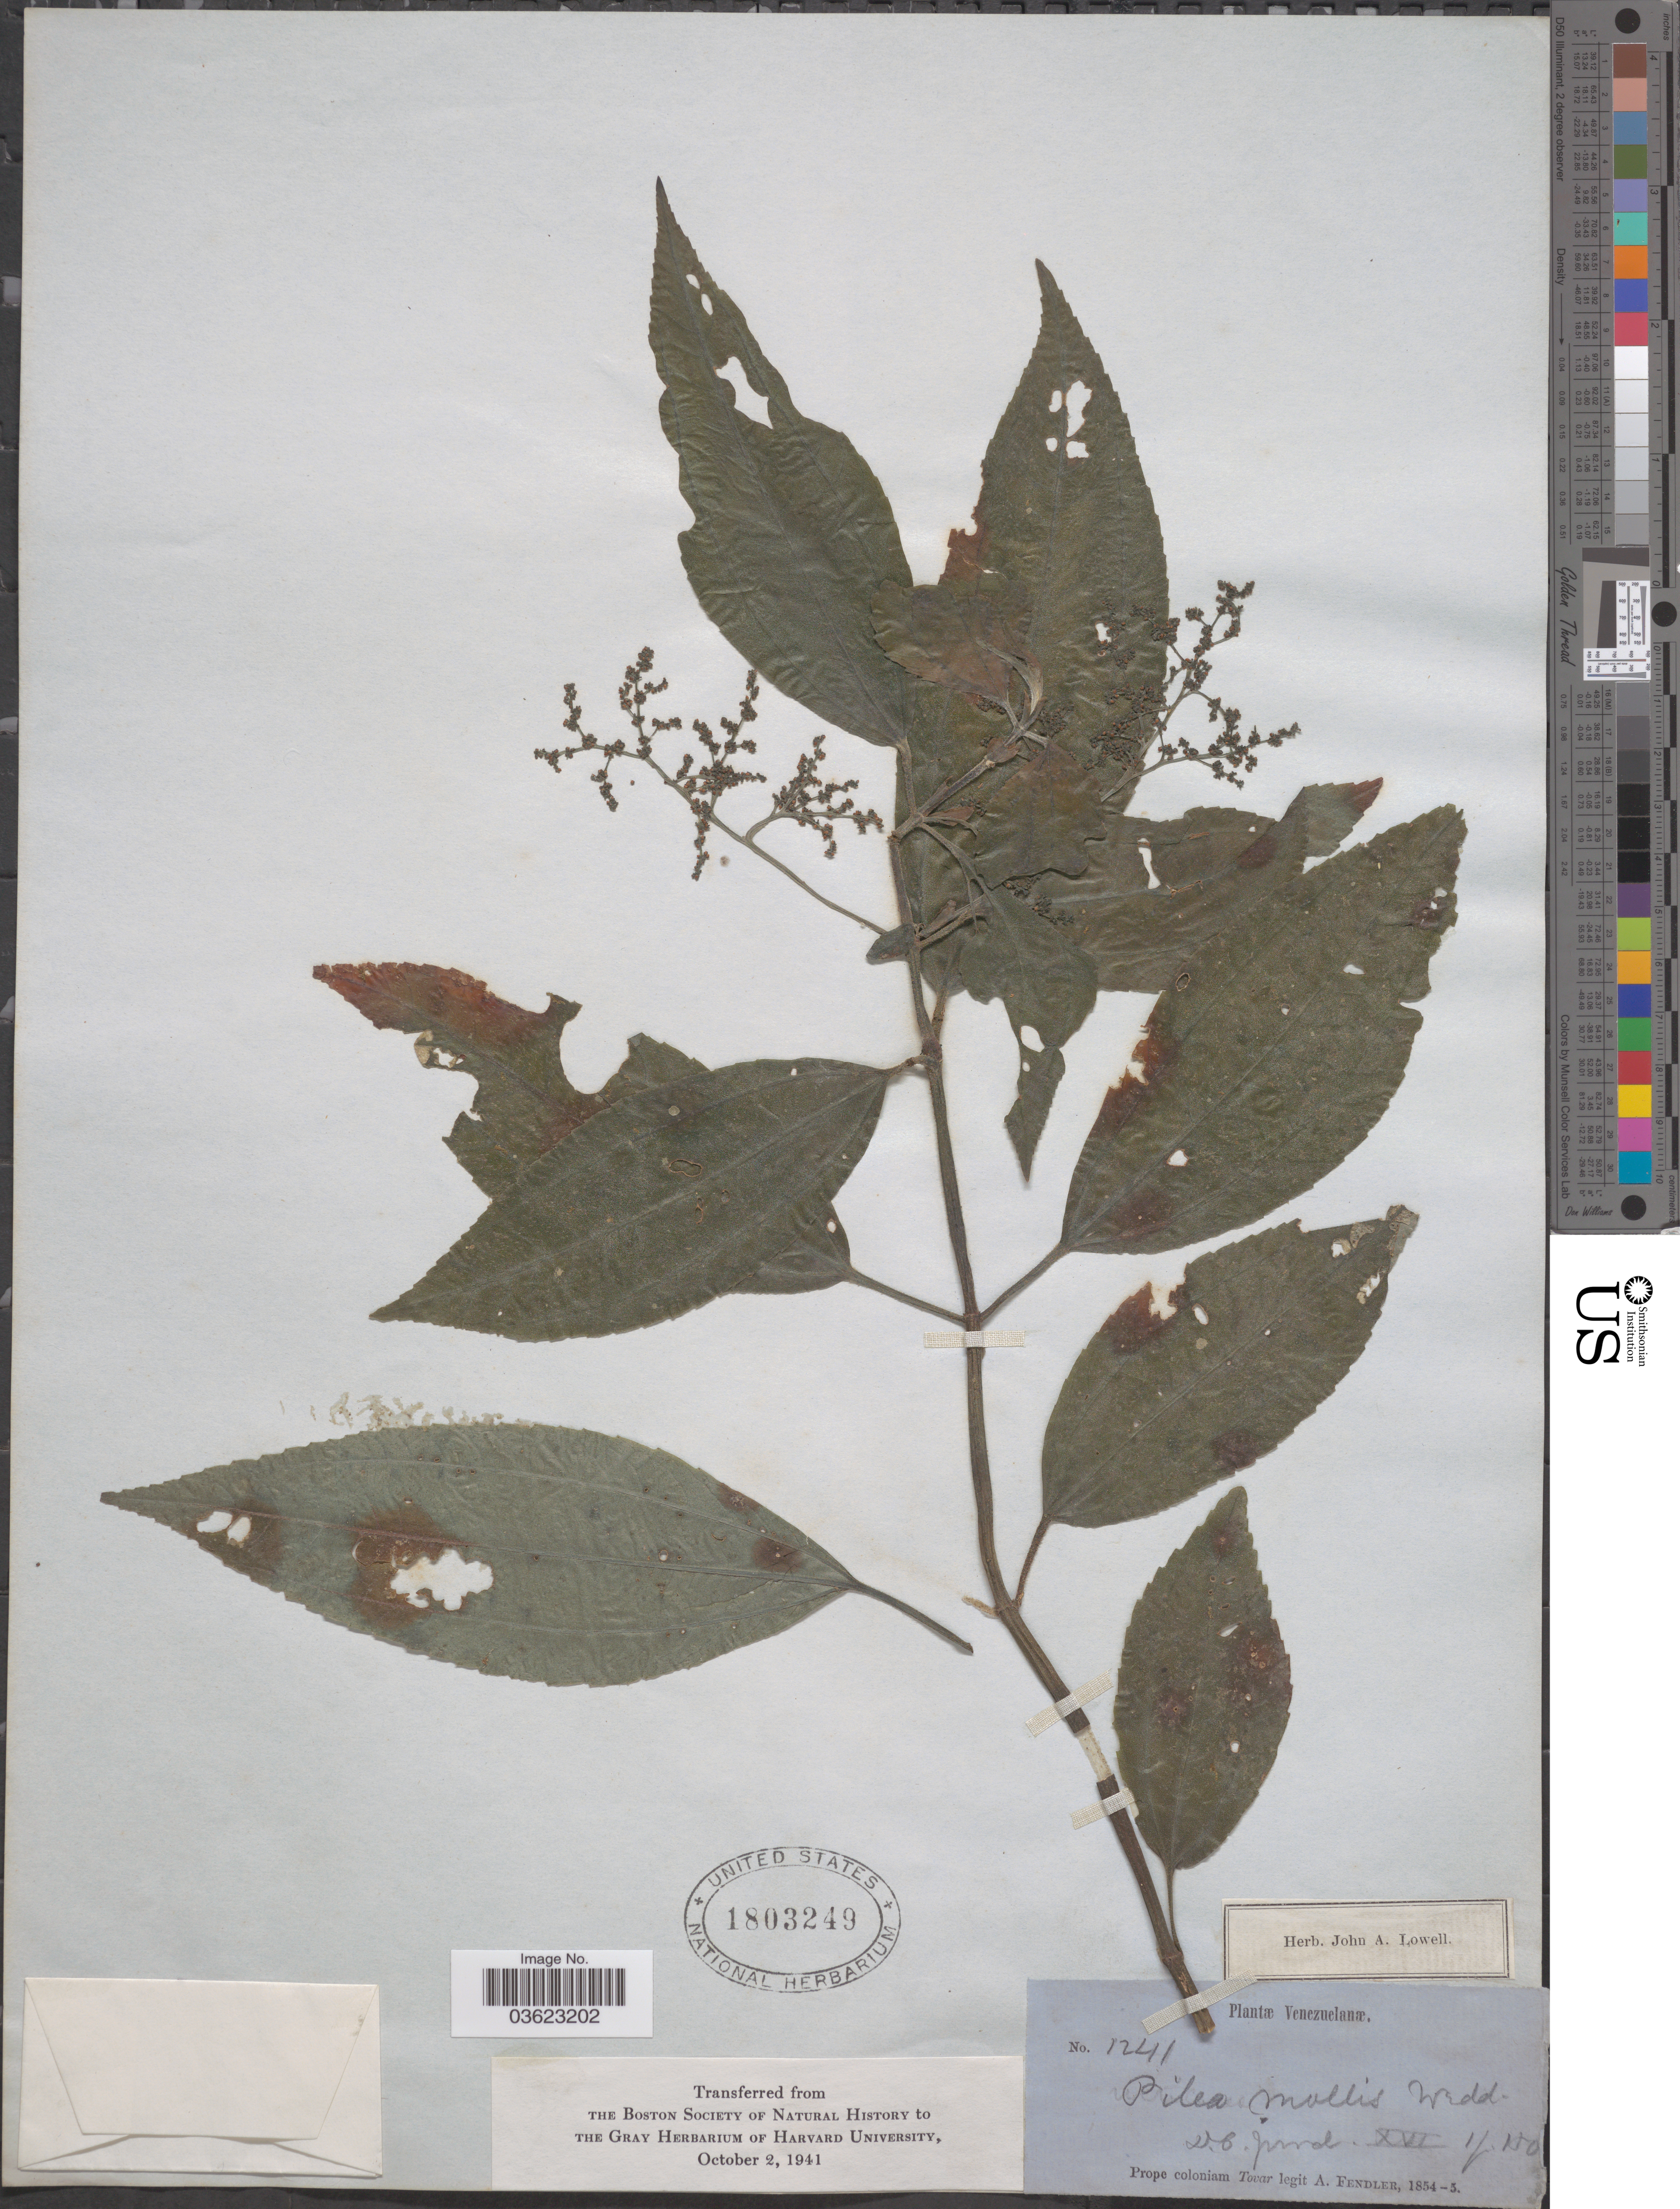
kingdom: Plantae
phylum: Tracheophyta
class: Magnoliopsida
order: Rosales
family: Urticaceae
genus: Pilea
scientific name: Pilea mollis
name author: Wedd.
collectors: A. Fendler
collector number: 1241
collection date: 1854/1855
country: Venezuela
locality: Prope coloniam Tovar.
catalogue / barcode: US 1803249